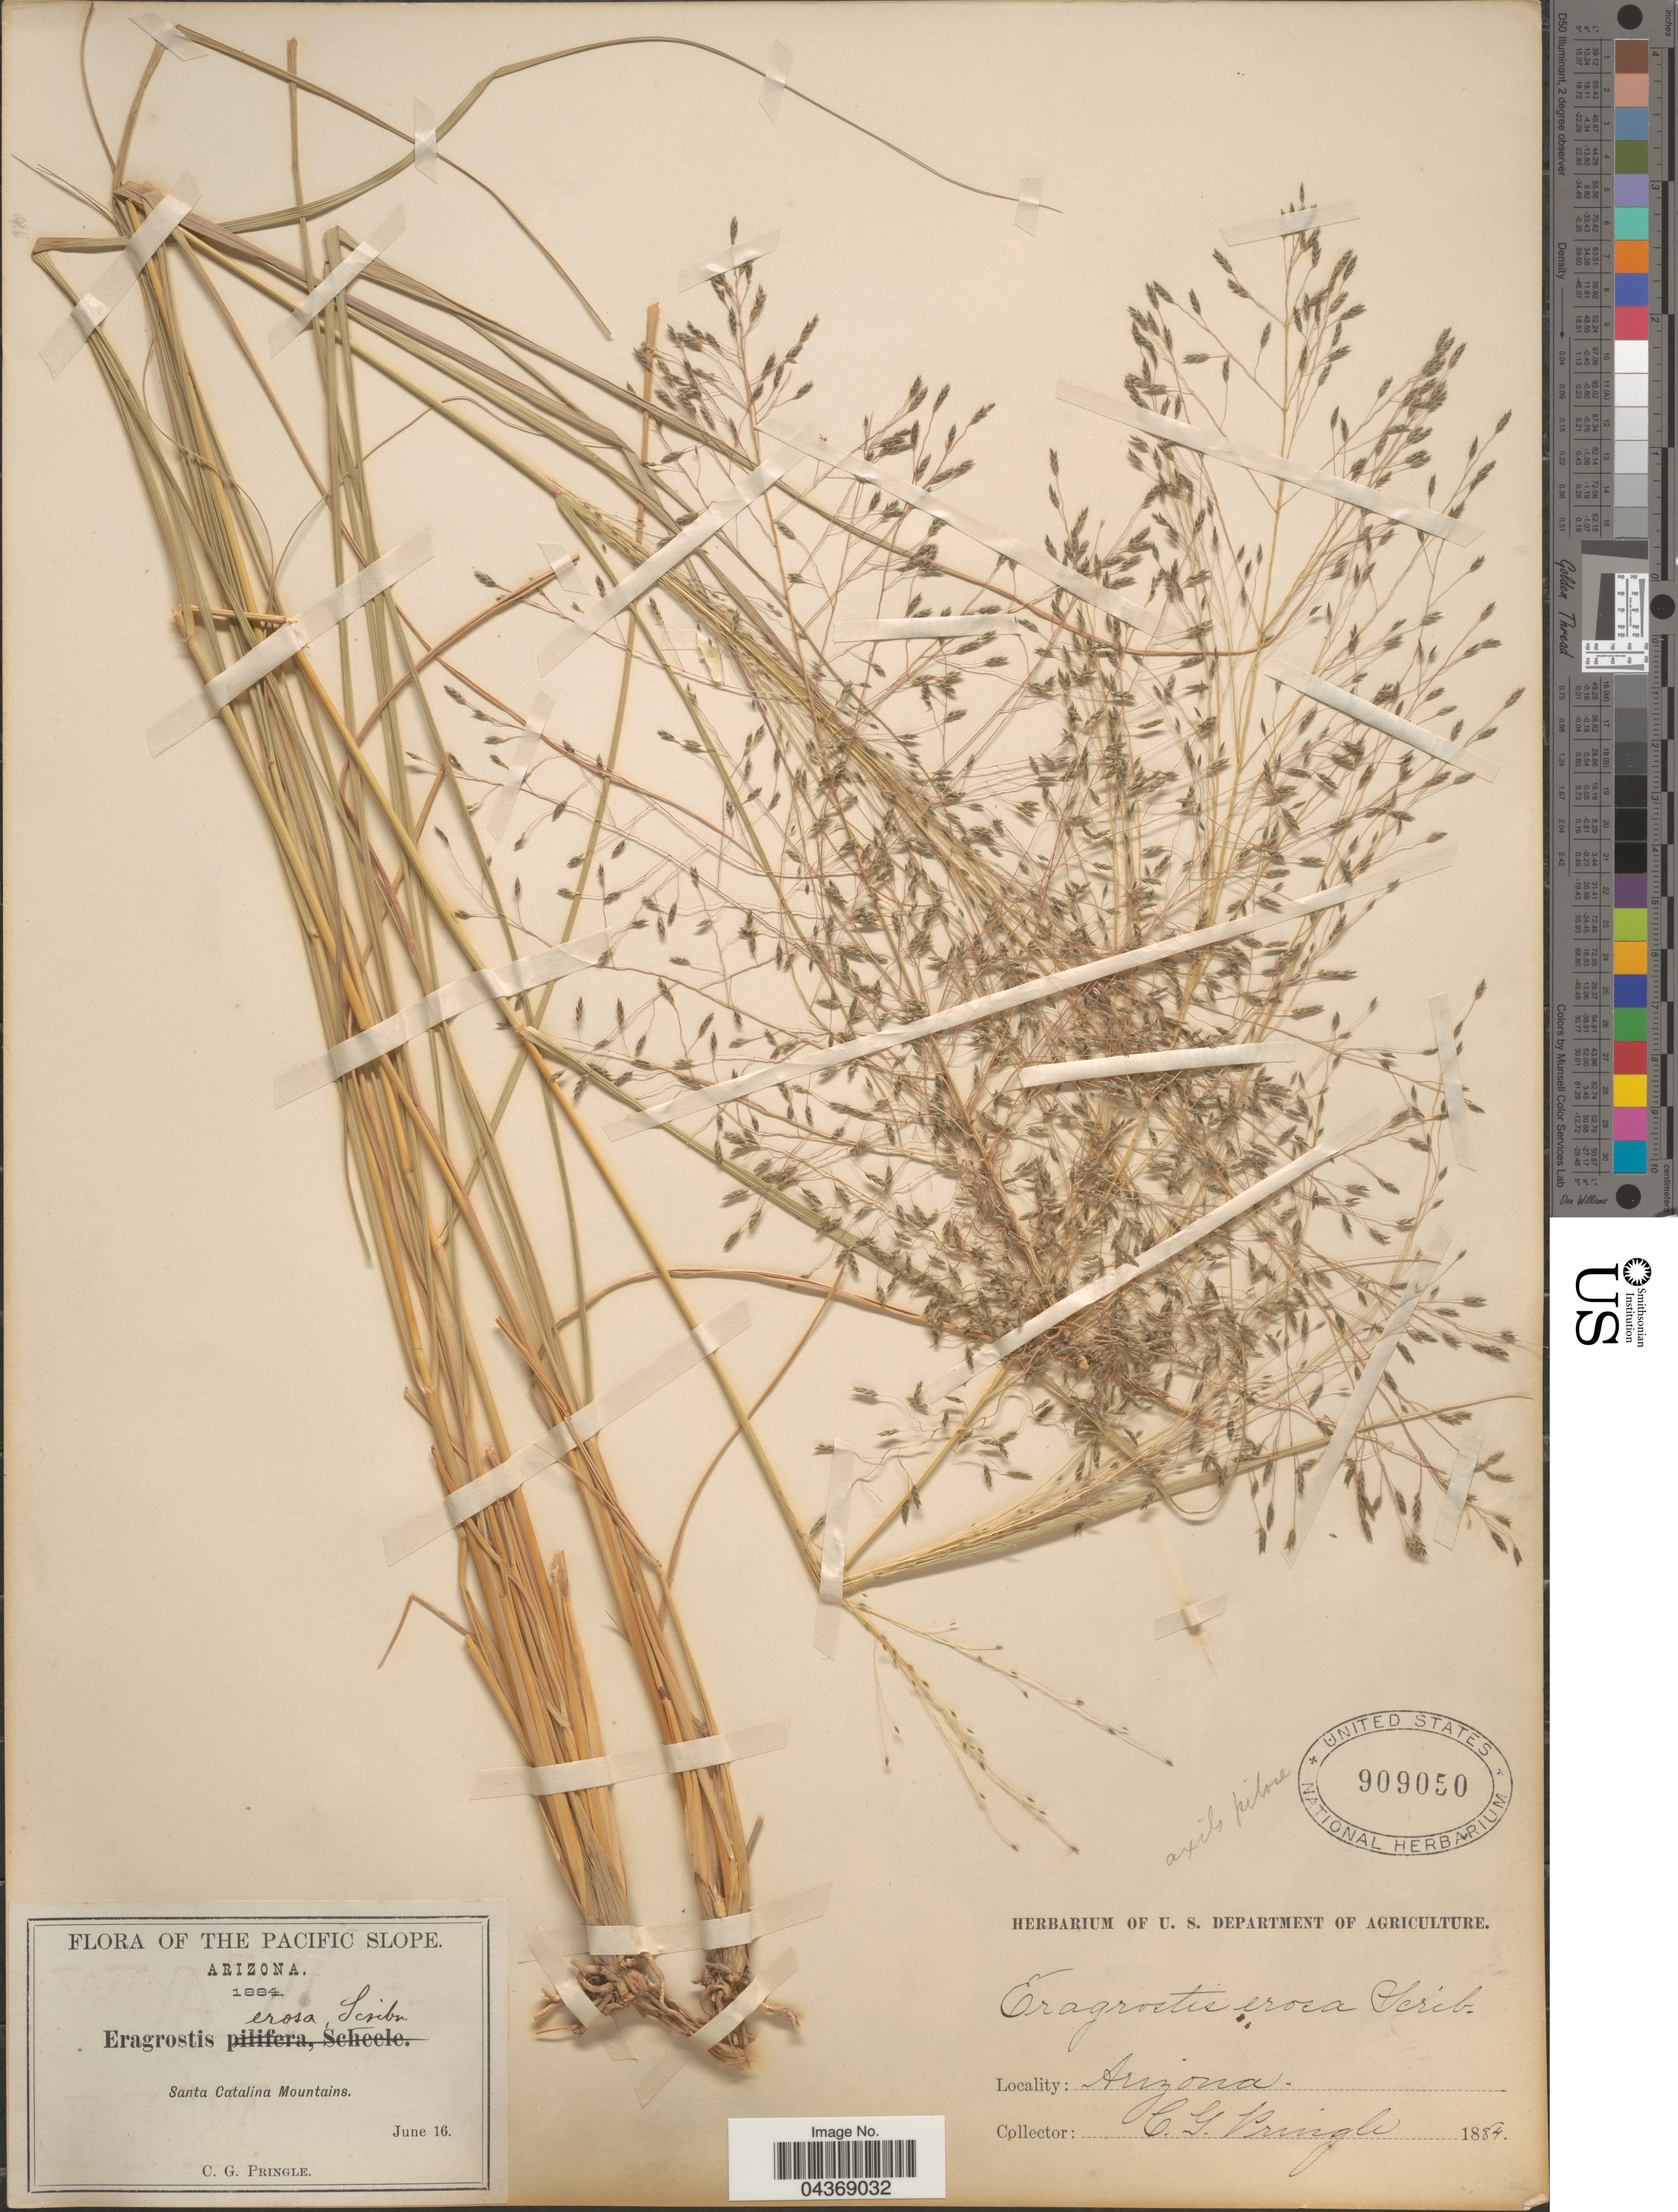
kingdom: Plantae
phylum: Tracheophyta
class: Liliopsida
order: Poales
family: Poaceae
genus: Eragrostis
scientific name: Eragrostis intermedia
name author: Hitchc.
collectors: C. G. Pringle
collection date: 1884-06-16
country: United States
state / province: Arizona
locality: The Pacific Slope. Santa Catalina Mountains.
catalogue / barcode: US 909050